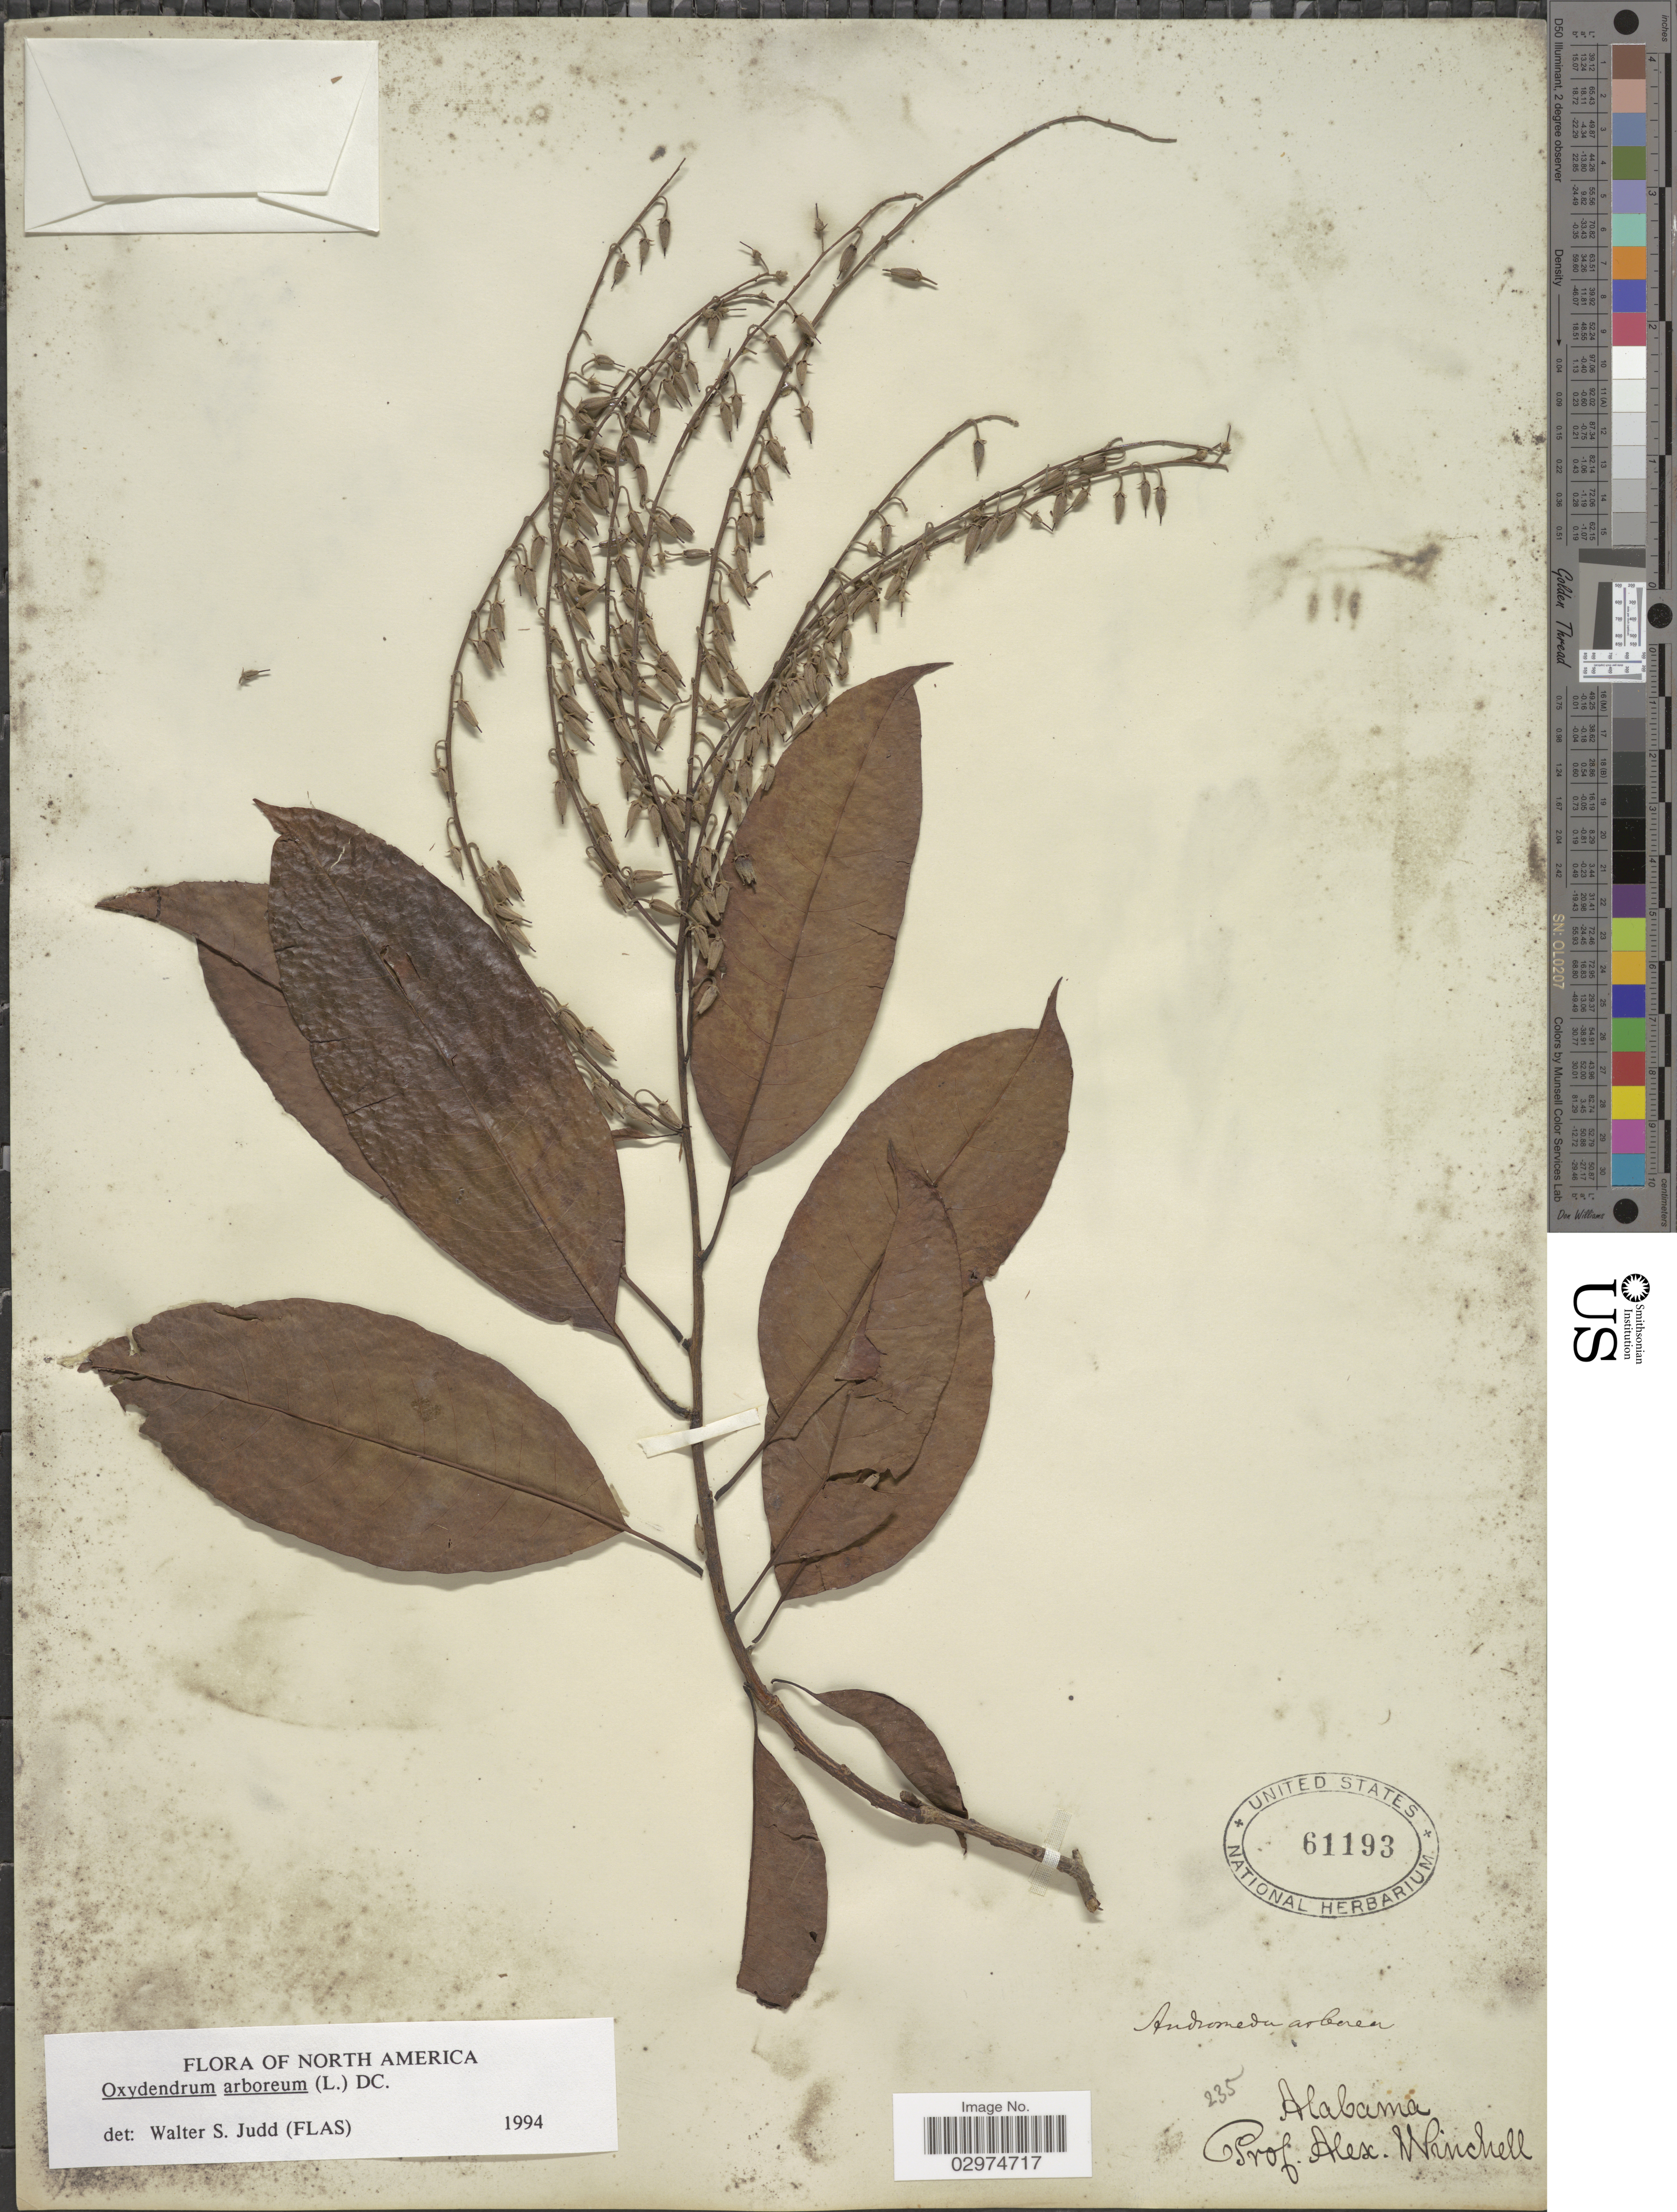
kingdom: Plantae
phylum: Tracheophyta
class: Magnoliopsida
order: Ericales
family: Ericaceae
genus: Oxydendrum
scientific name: Oxydendrum arboreum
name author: (L.) DC.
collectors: A. Winchell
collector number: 235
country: United States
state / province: Alabama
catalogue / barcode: US 61193